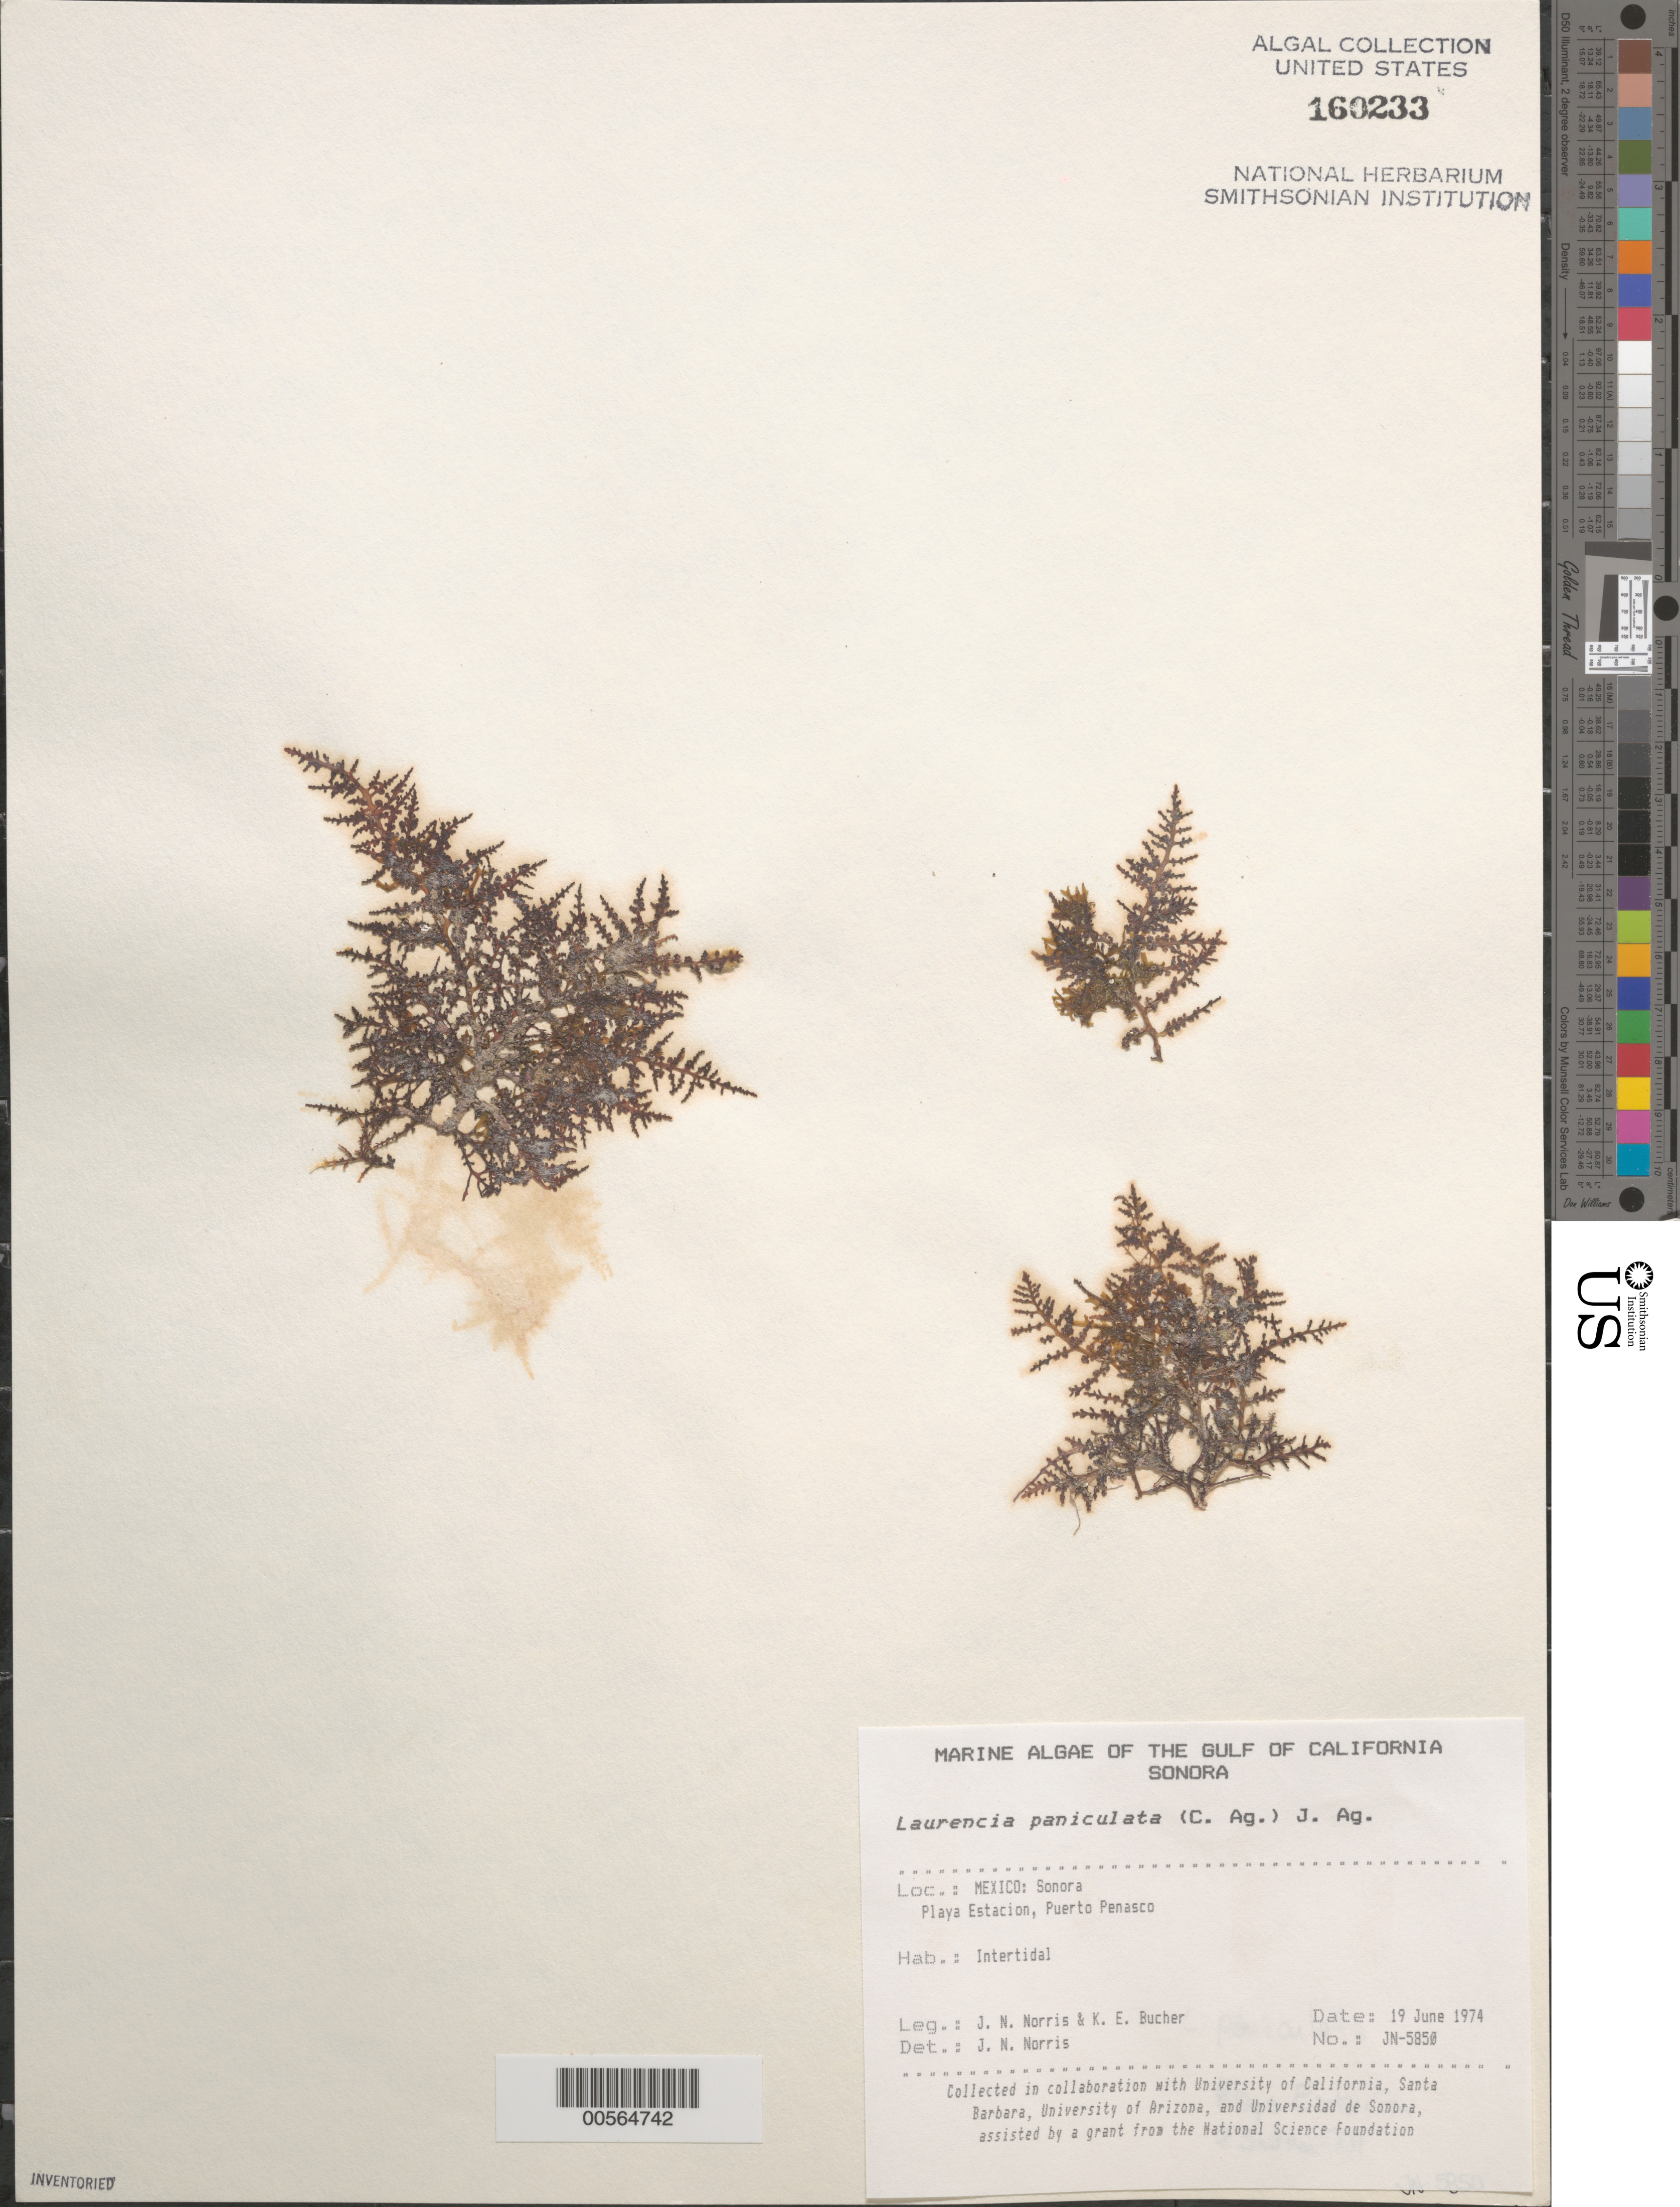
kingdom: Plantae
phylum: Rhodophyta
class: Florideophyceae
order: Ceramiales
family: Rhodomelaceae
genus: Palisada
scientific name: Palisada thuyoides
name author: (Kützing) Cassano et al.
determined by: Algae name updating Project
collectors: J. N. Norris & K. E. Bucher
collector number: JN-5850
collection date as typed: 19 Jun 1974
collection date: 1974-06-19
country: Mexico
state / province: Sonora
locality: Playa Estacion, Puerto Penasco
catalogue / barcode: US 160233